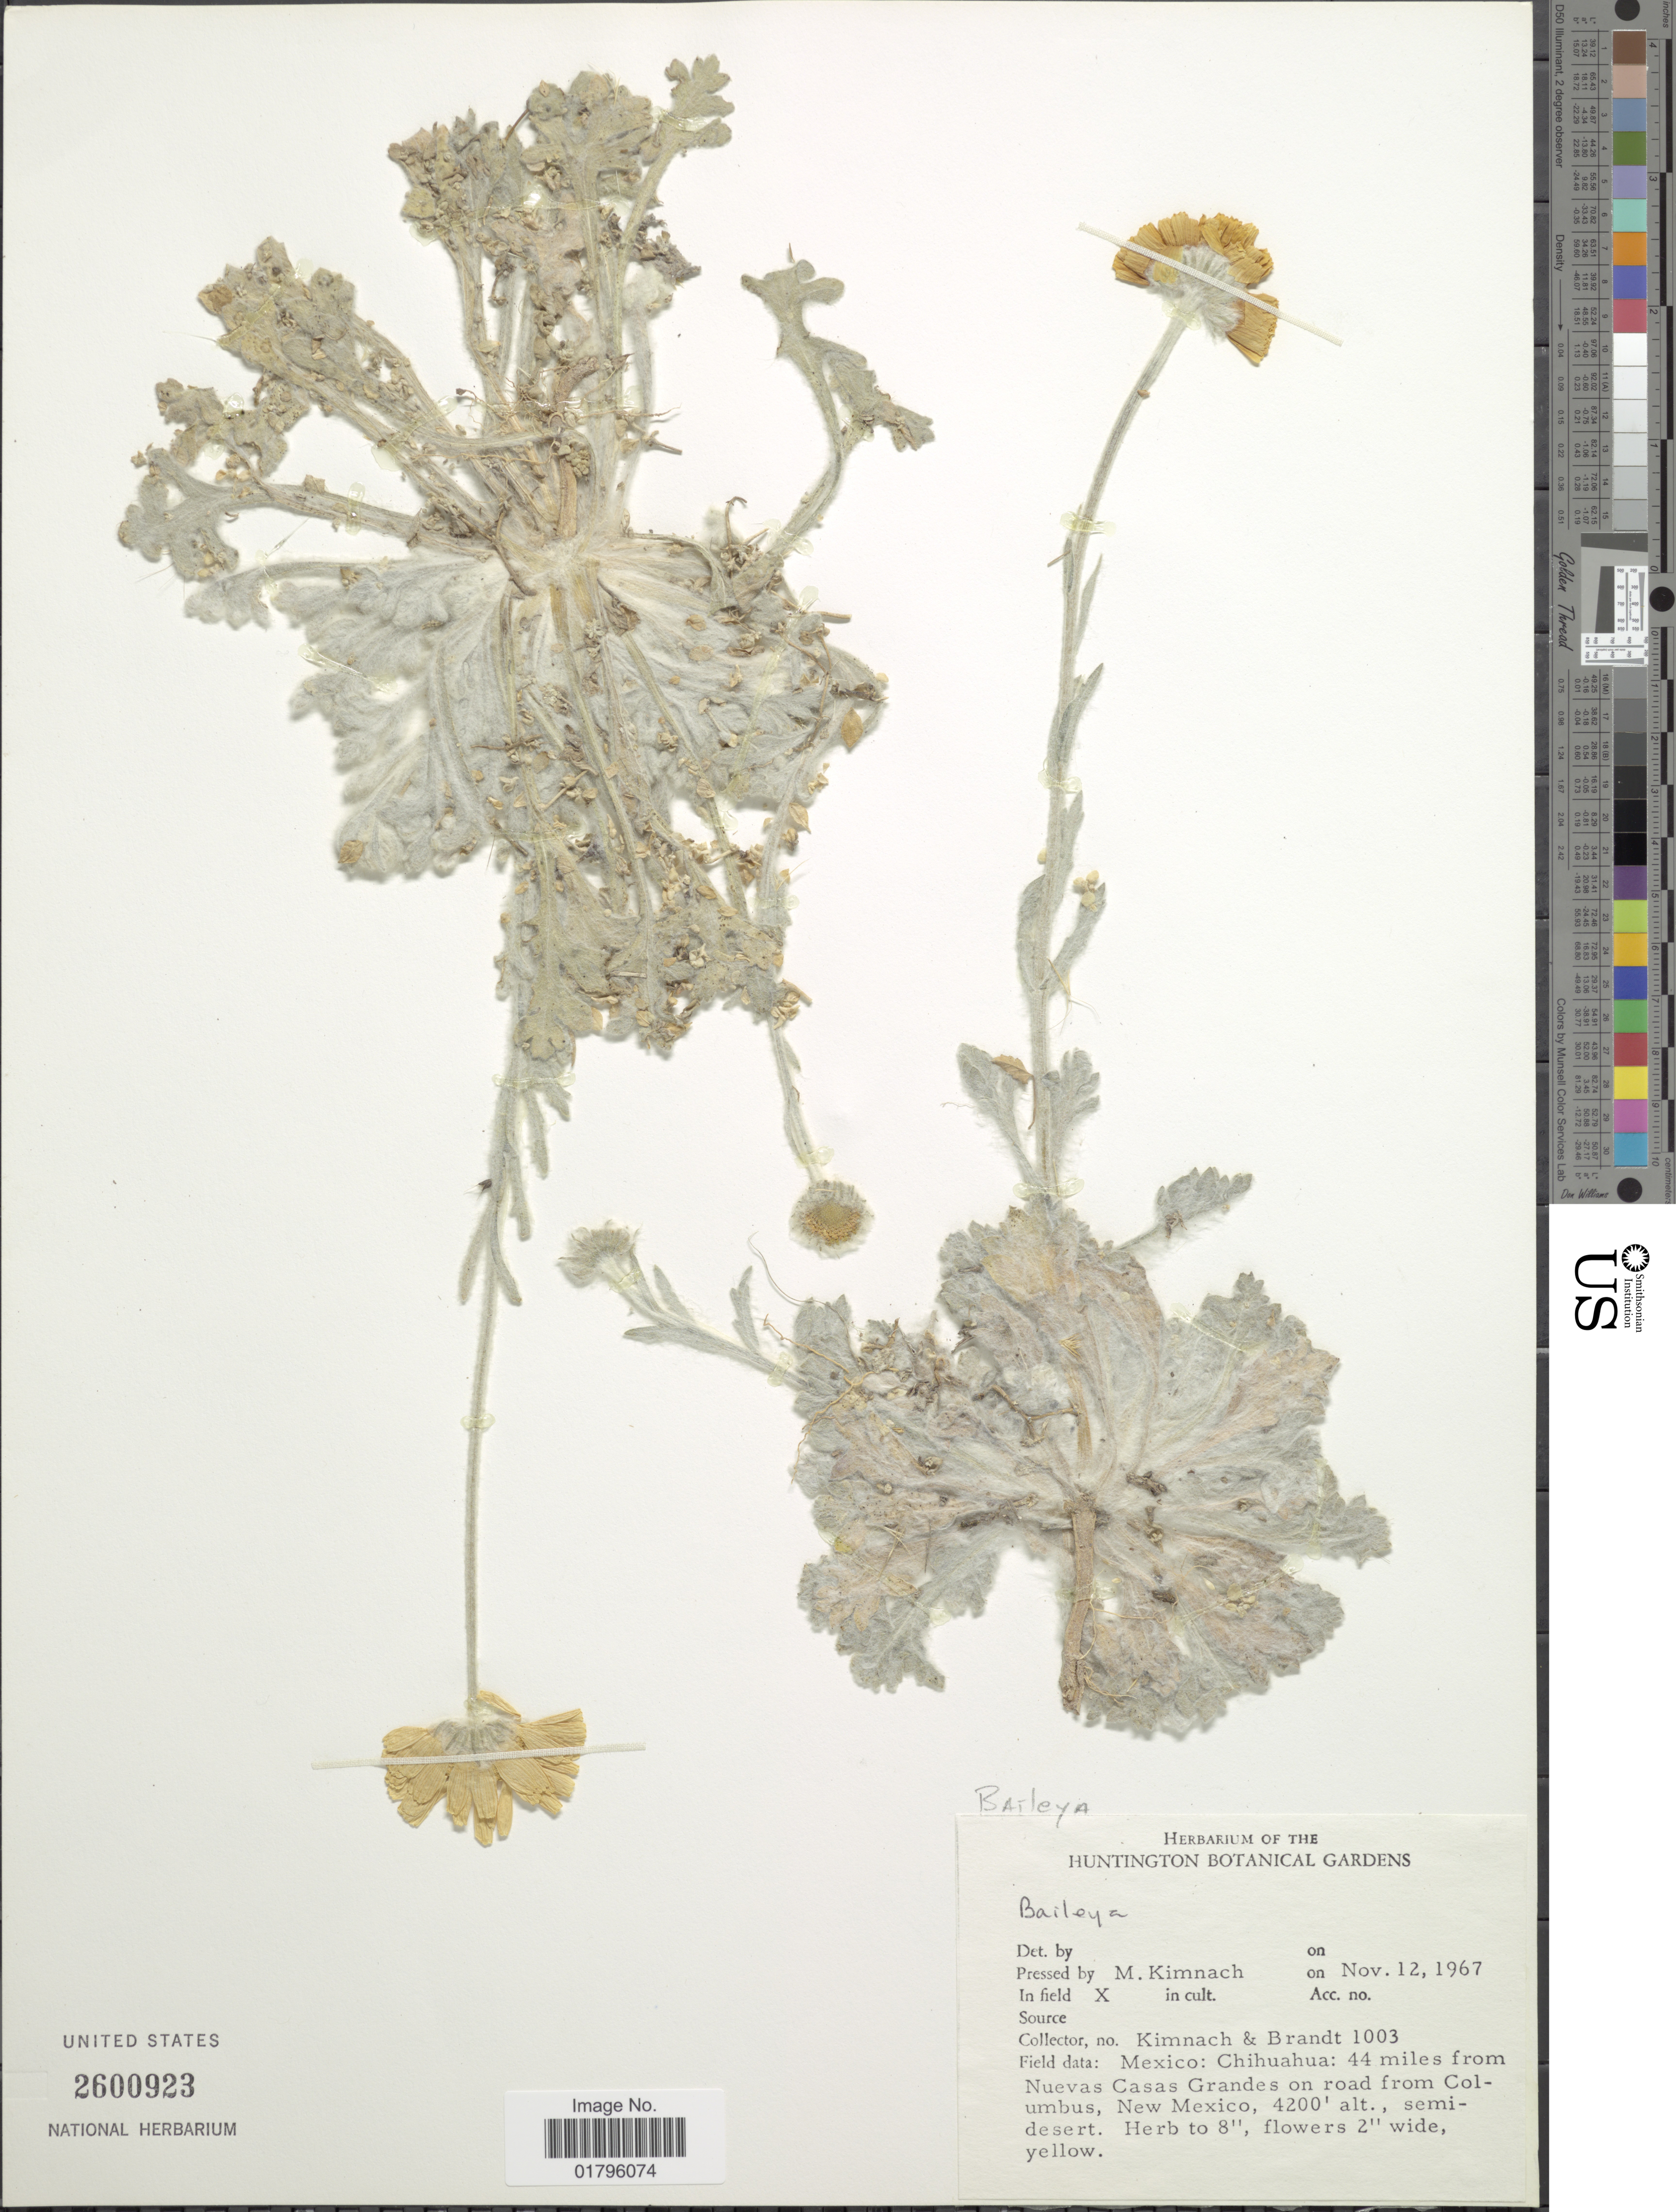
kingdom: Plantae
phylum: Tracheophyta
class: Magnoliopsida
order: Asterales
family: Asteraceae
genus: Baileya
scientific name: Baileya sp.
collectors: -. Kimnach & -. Brandt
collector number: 1003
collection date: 1967-11-12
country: Mexico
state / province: Chihuahua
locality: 44 miles from Nuevas Casas Grandes on road from Columbus, New Mexico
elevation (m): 1280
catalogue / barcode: US 2600923